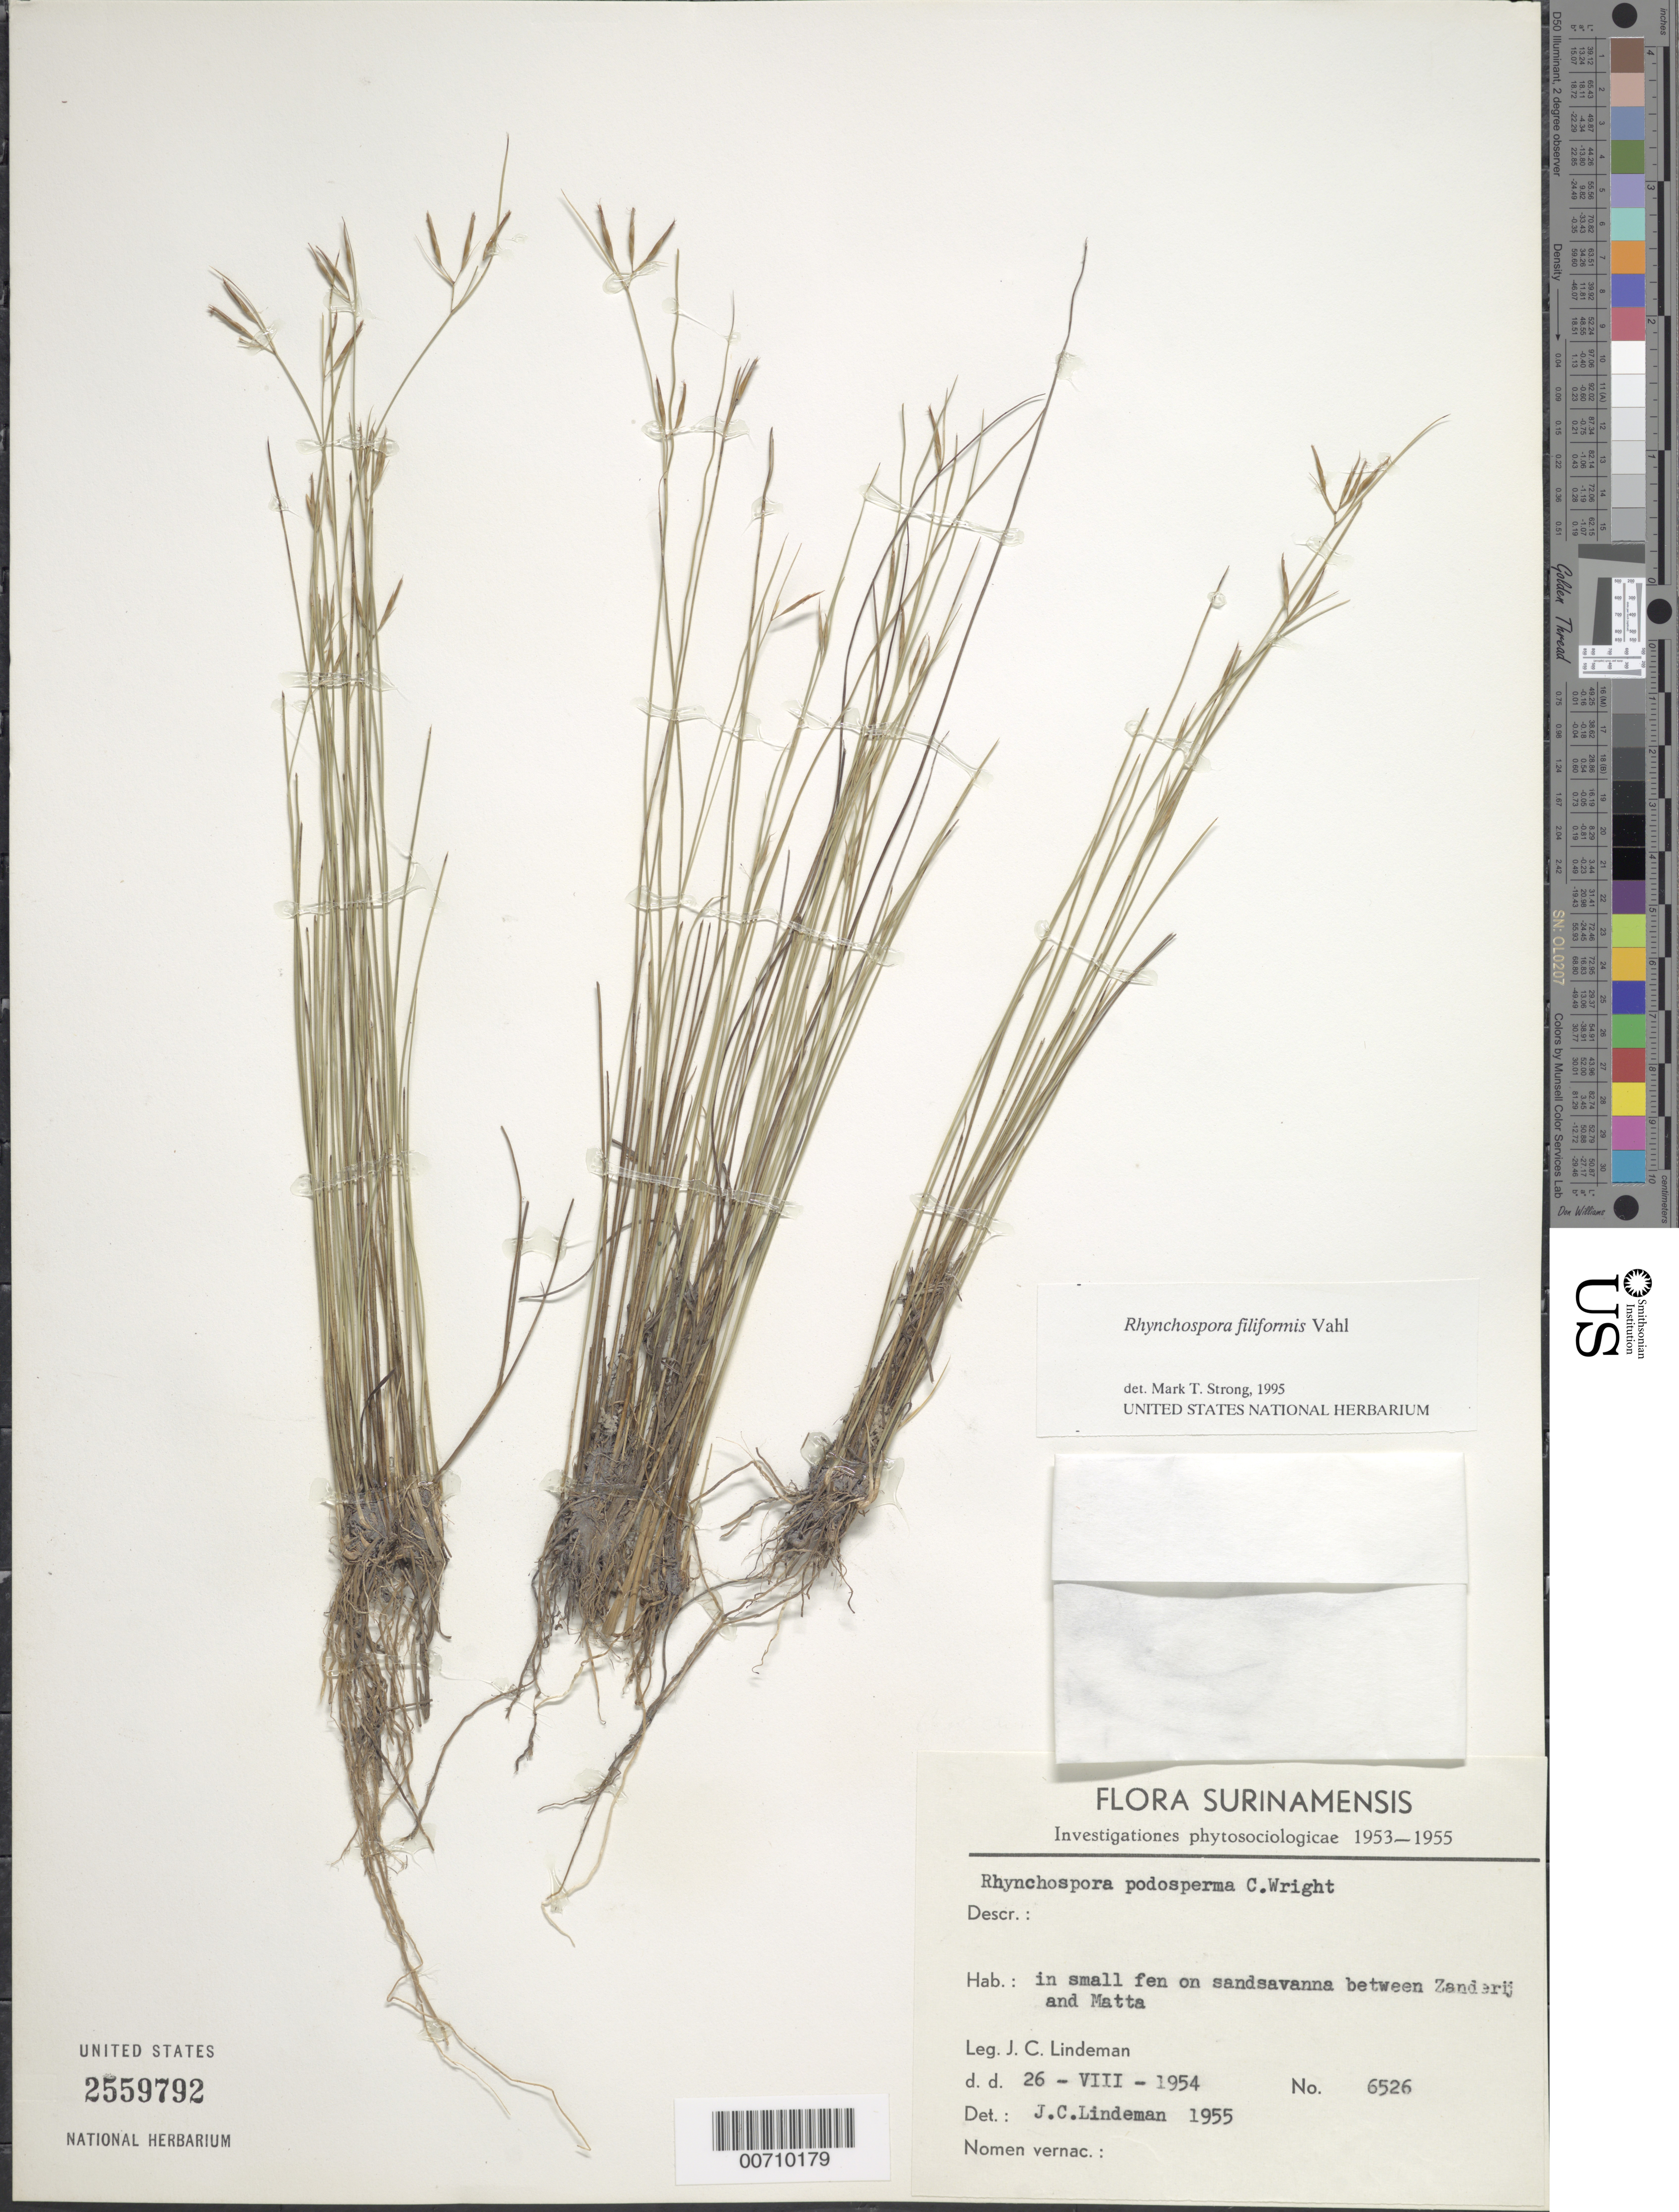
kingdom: Plantae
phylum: Tracheophyta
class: Liliopsida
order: Poales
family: Cyperaceae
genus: Rhynchospora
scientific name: Rhynchospora filiformis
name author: Vahl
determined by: Strong, M. T., (US), Smithsonian Institution - National Museum of Natural History (UNITED STATES)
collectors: J. C. Lindeman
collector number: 6526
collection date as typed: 26-Aug-54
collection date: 1954-08-26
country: Suriname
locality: Zanderij to Matta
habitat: Small fen on sandsavanna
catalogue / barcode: US 2559792